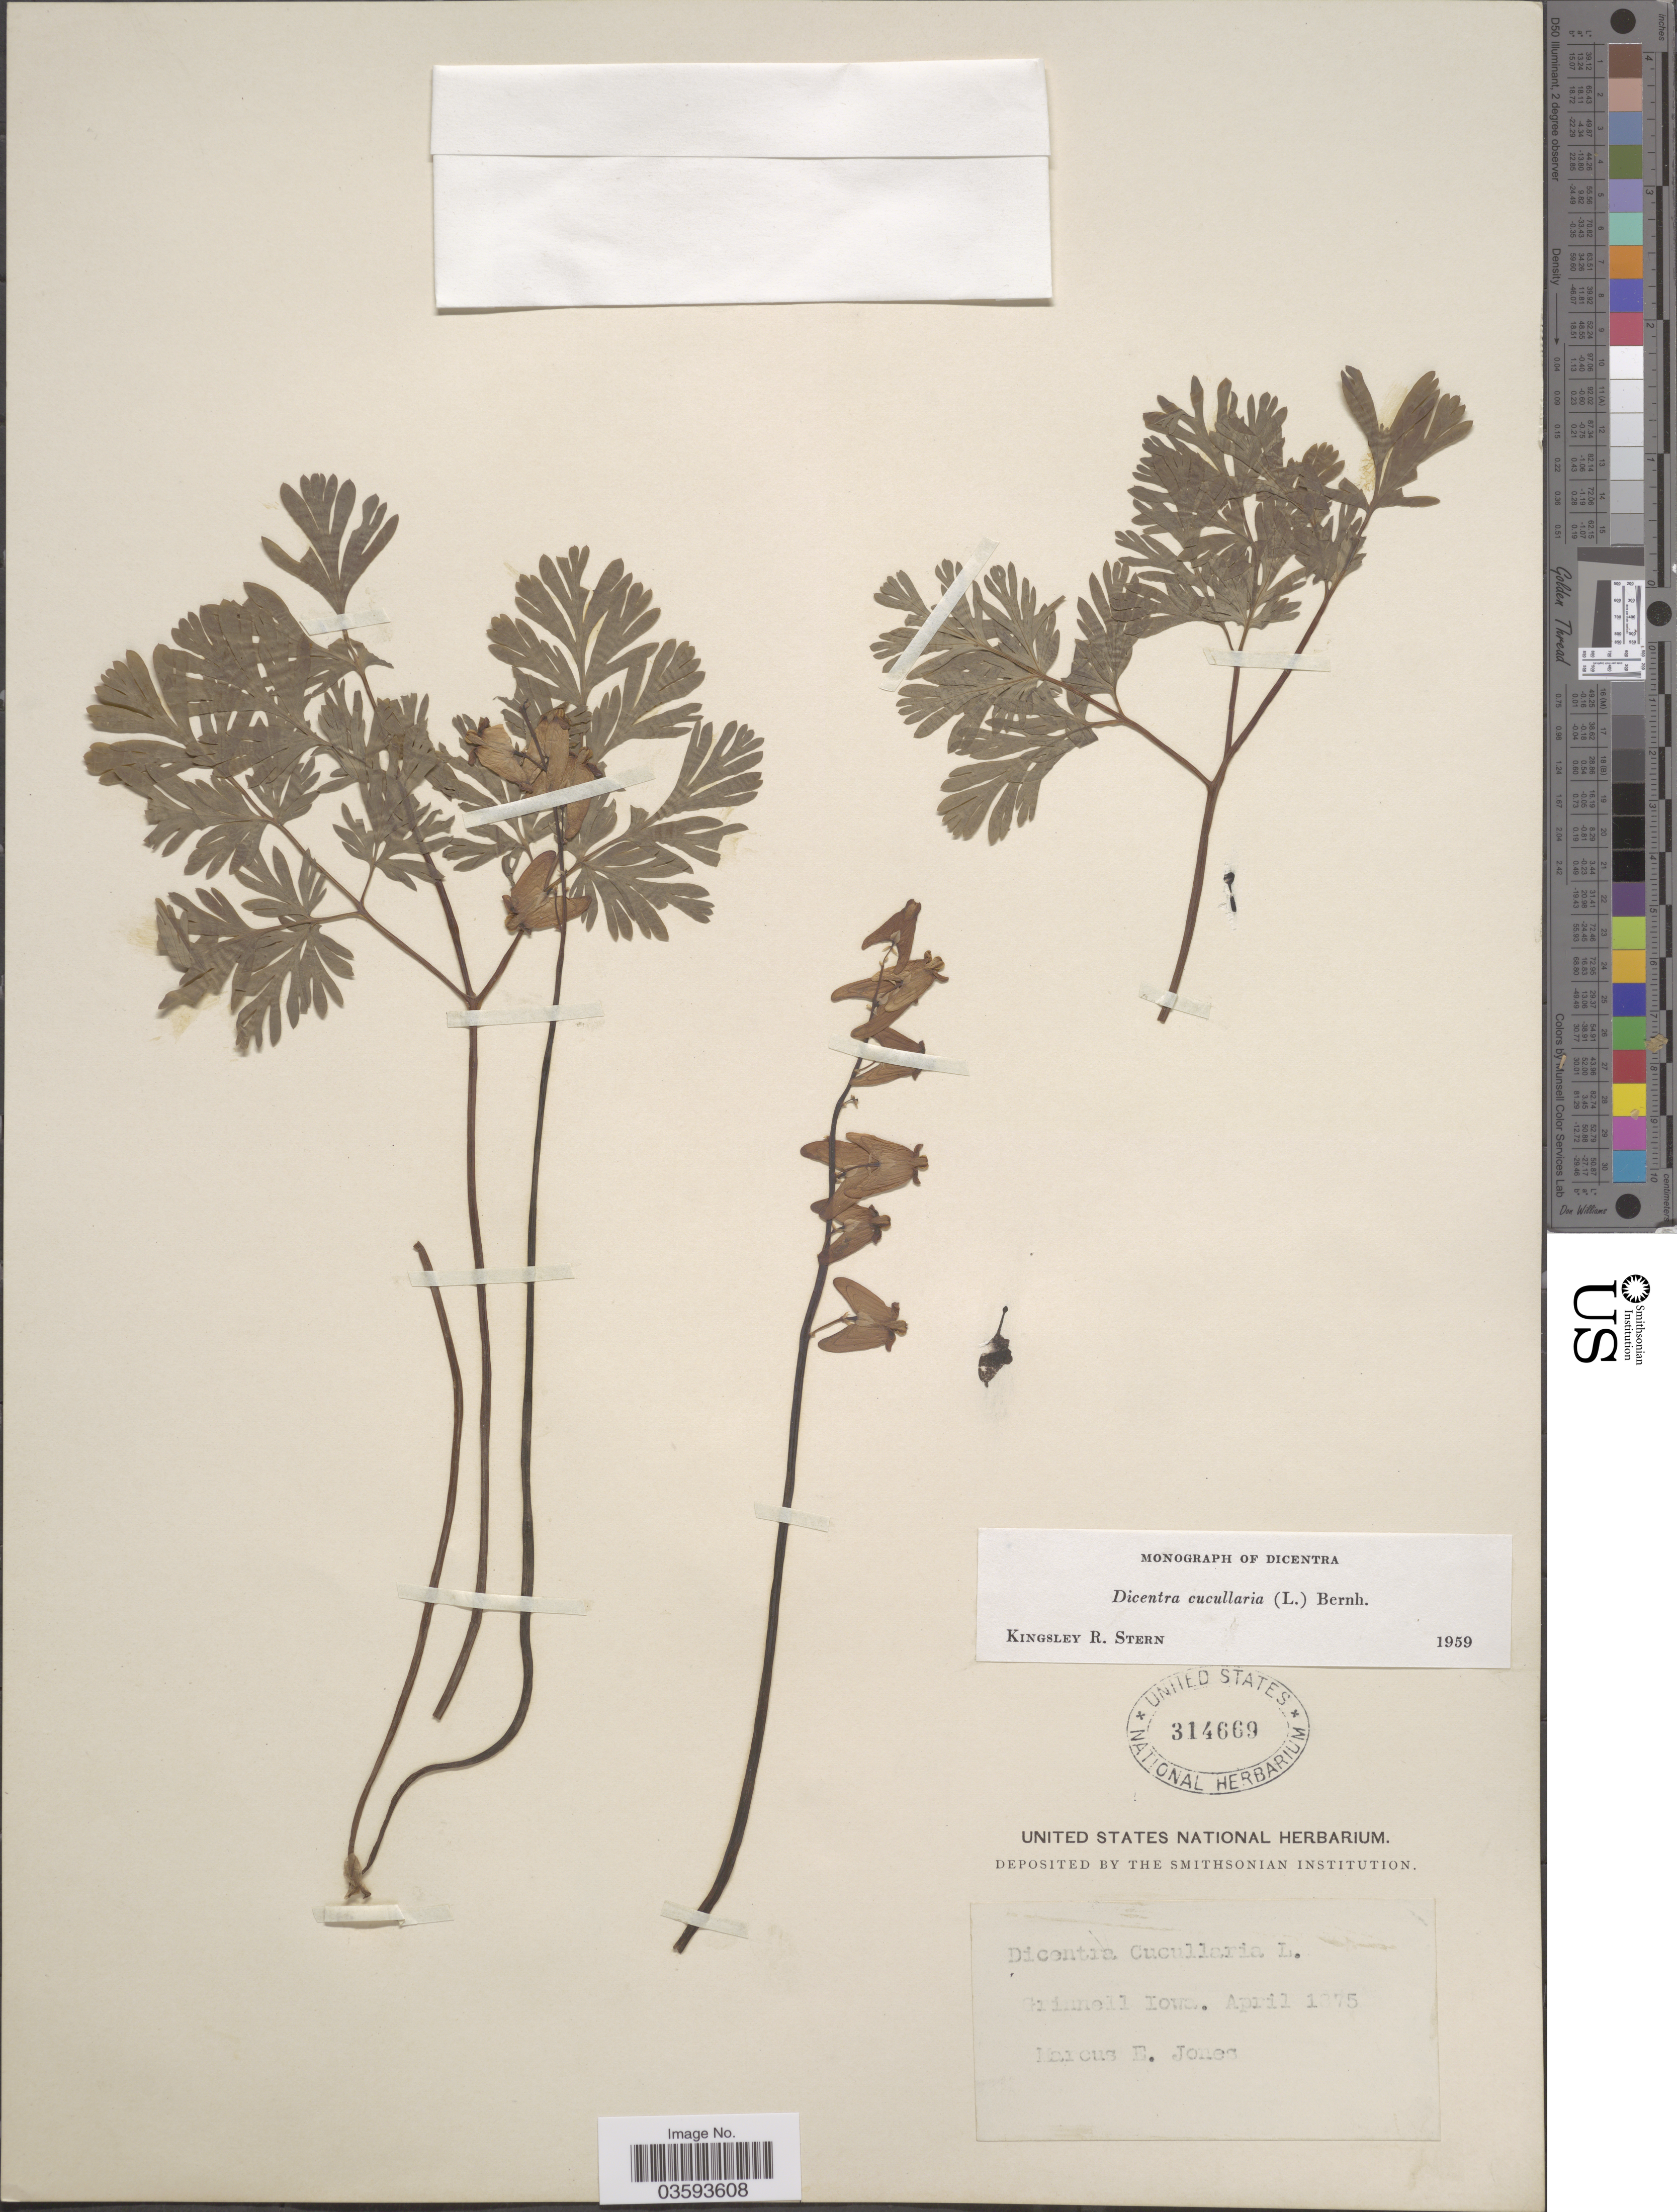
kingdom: Plantae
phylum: Tracheophyta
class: Magnoliopsida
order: Ranunculales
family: Papaveraceae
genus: Dicentra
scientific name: Dicentra cucullaria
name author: (L.) Bernh.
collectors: M. E. Jones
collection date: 1875-04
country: United States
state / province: Iowa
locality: Grinnell.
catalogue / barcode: US 314669